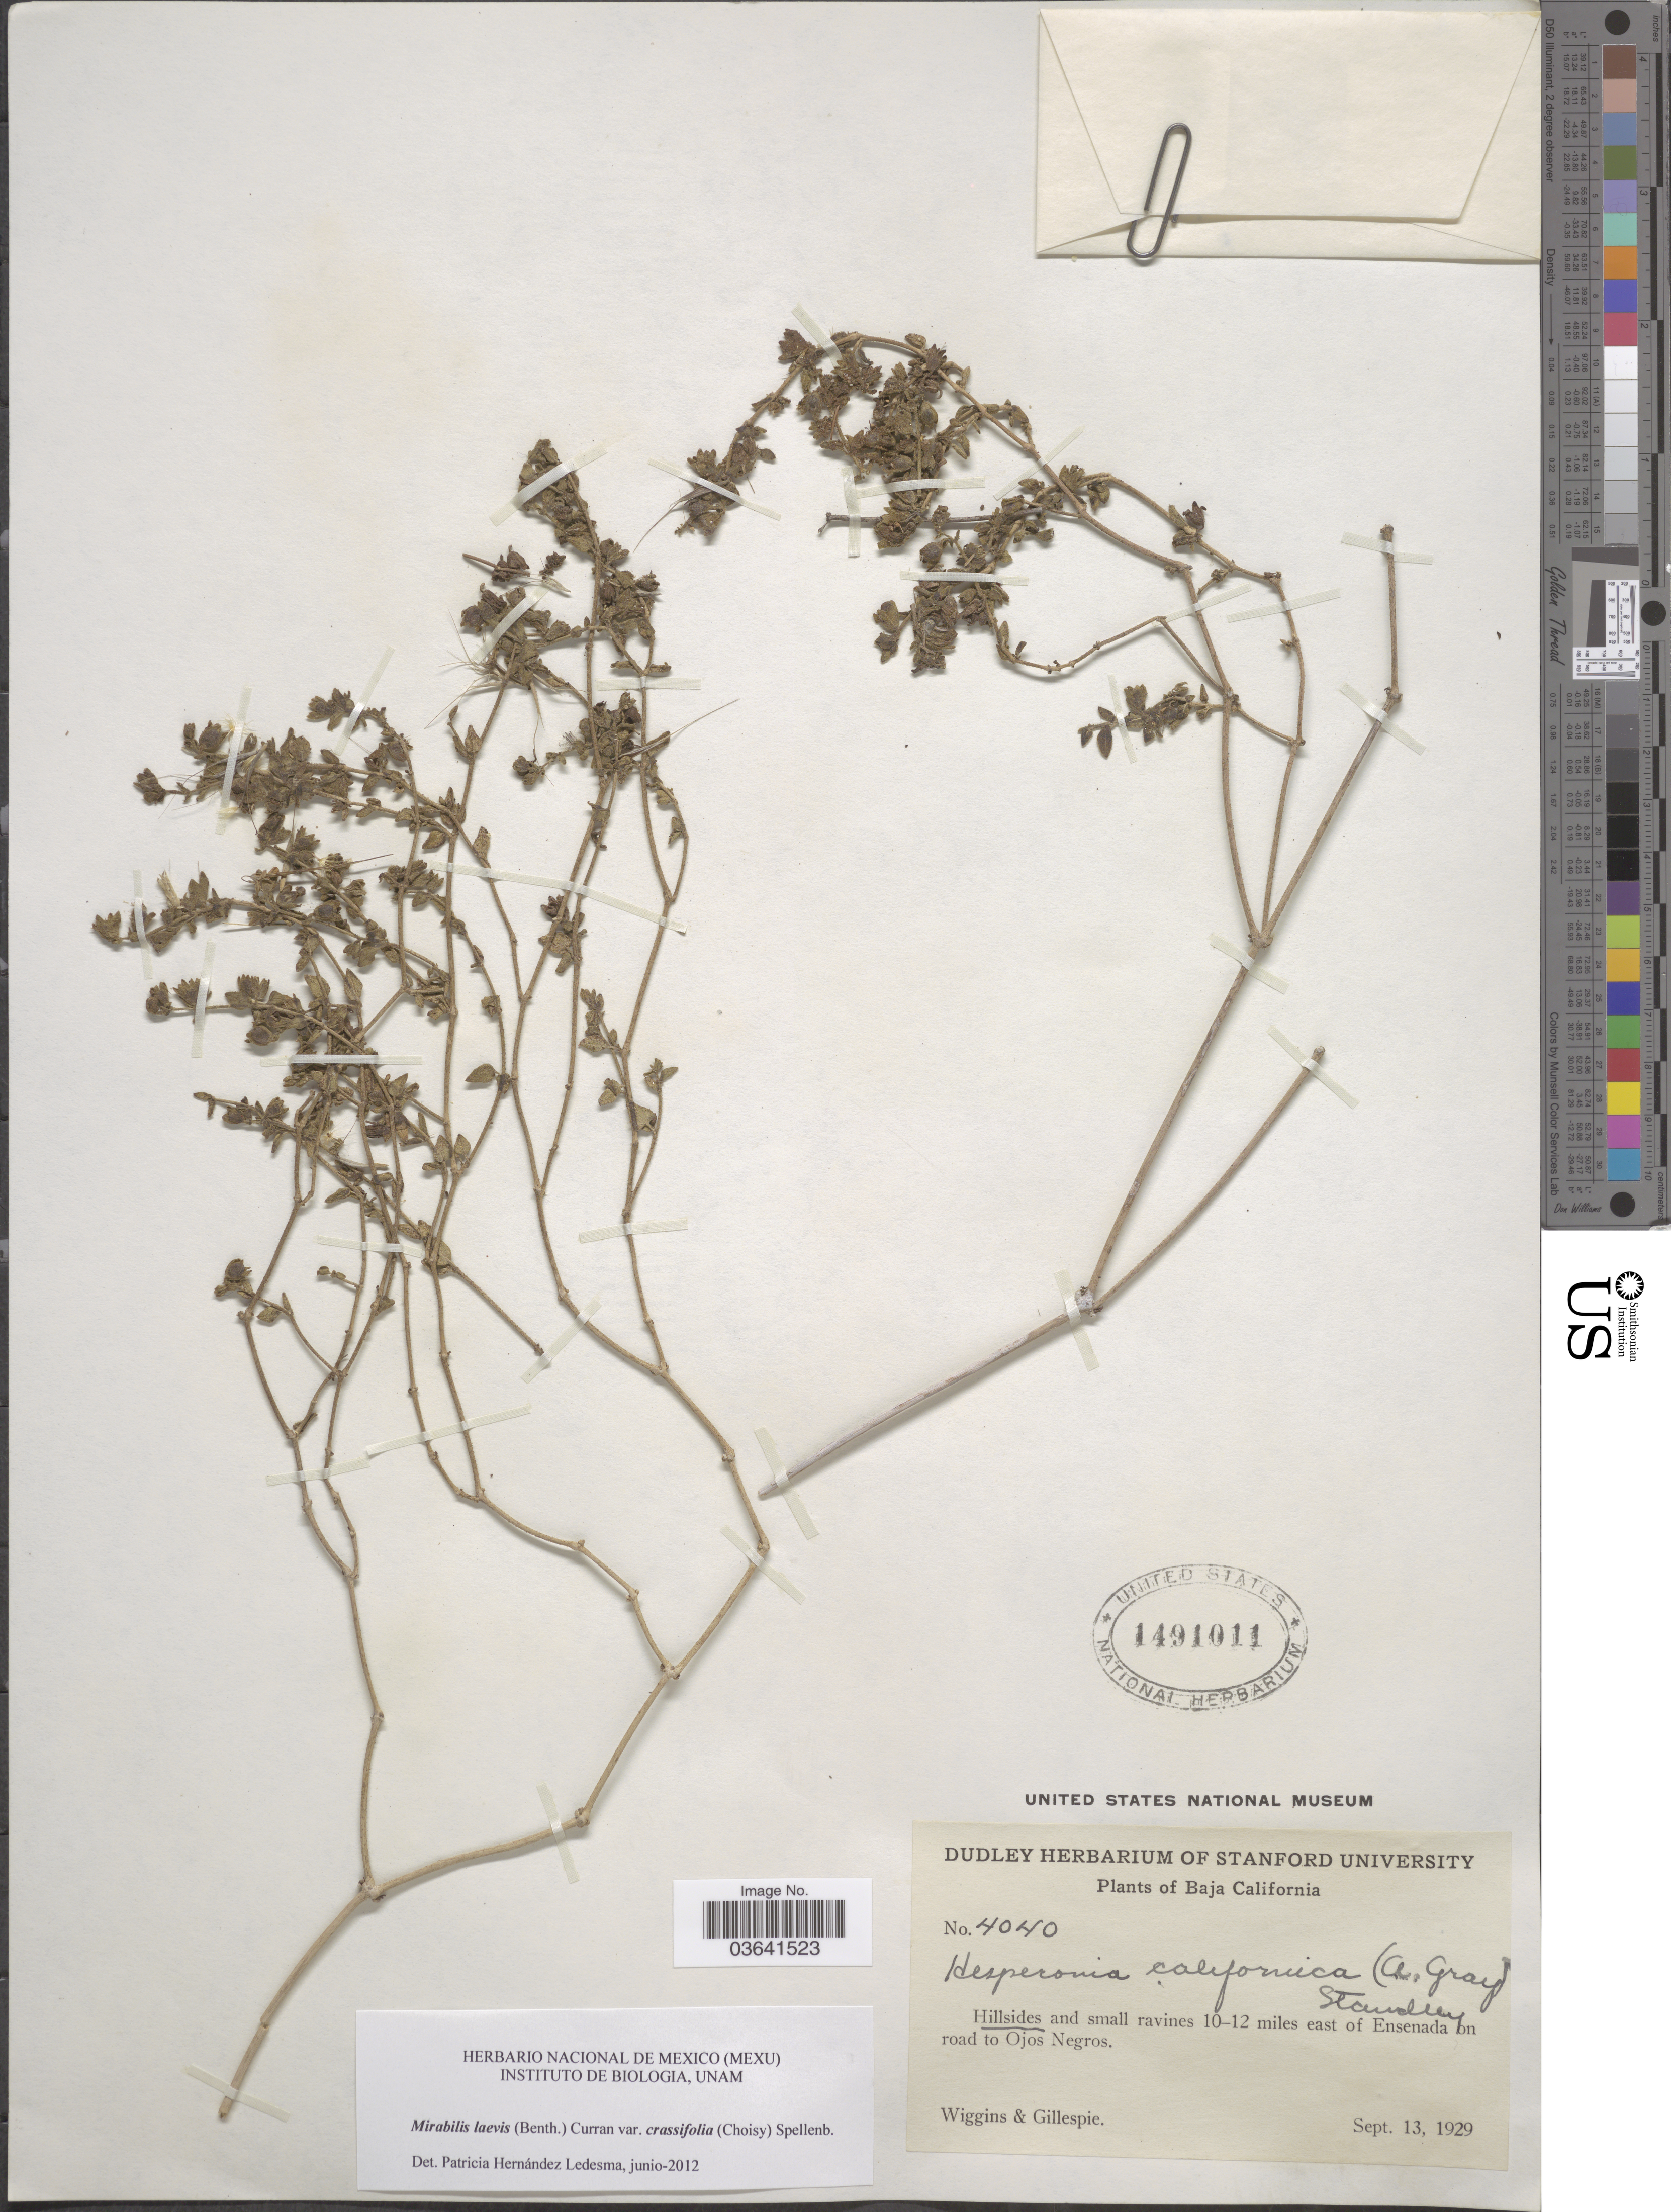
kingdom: Plantae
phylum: Tracheophyta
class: Magnoliopsida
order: Caryophyllales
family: Nyctaginaceae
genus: Mirabilis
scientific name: Mirabilis laevis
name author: (Benth.) Curran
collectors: -- Wiggins & -- Gillespie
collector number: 4040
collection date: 1929-09-13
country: Mexico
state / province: Baja California Norte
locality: Hillsides and small ravines 10-12 miles east of Ensenada on road to Ojos Negros.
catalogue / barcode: US 1491011